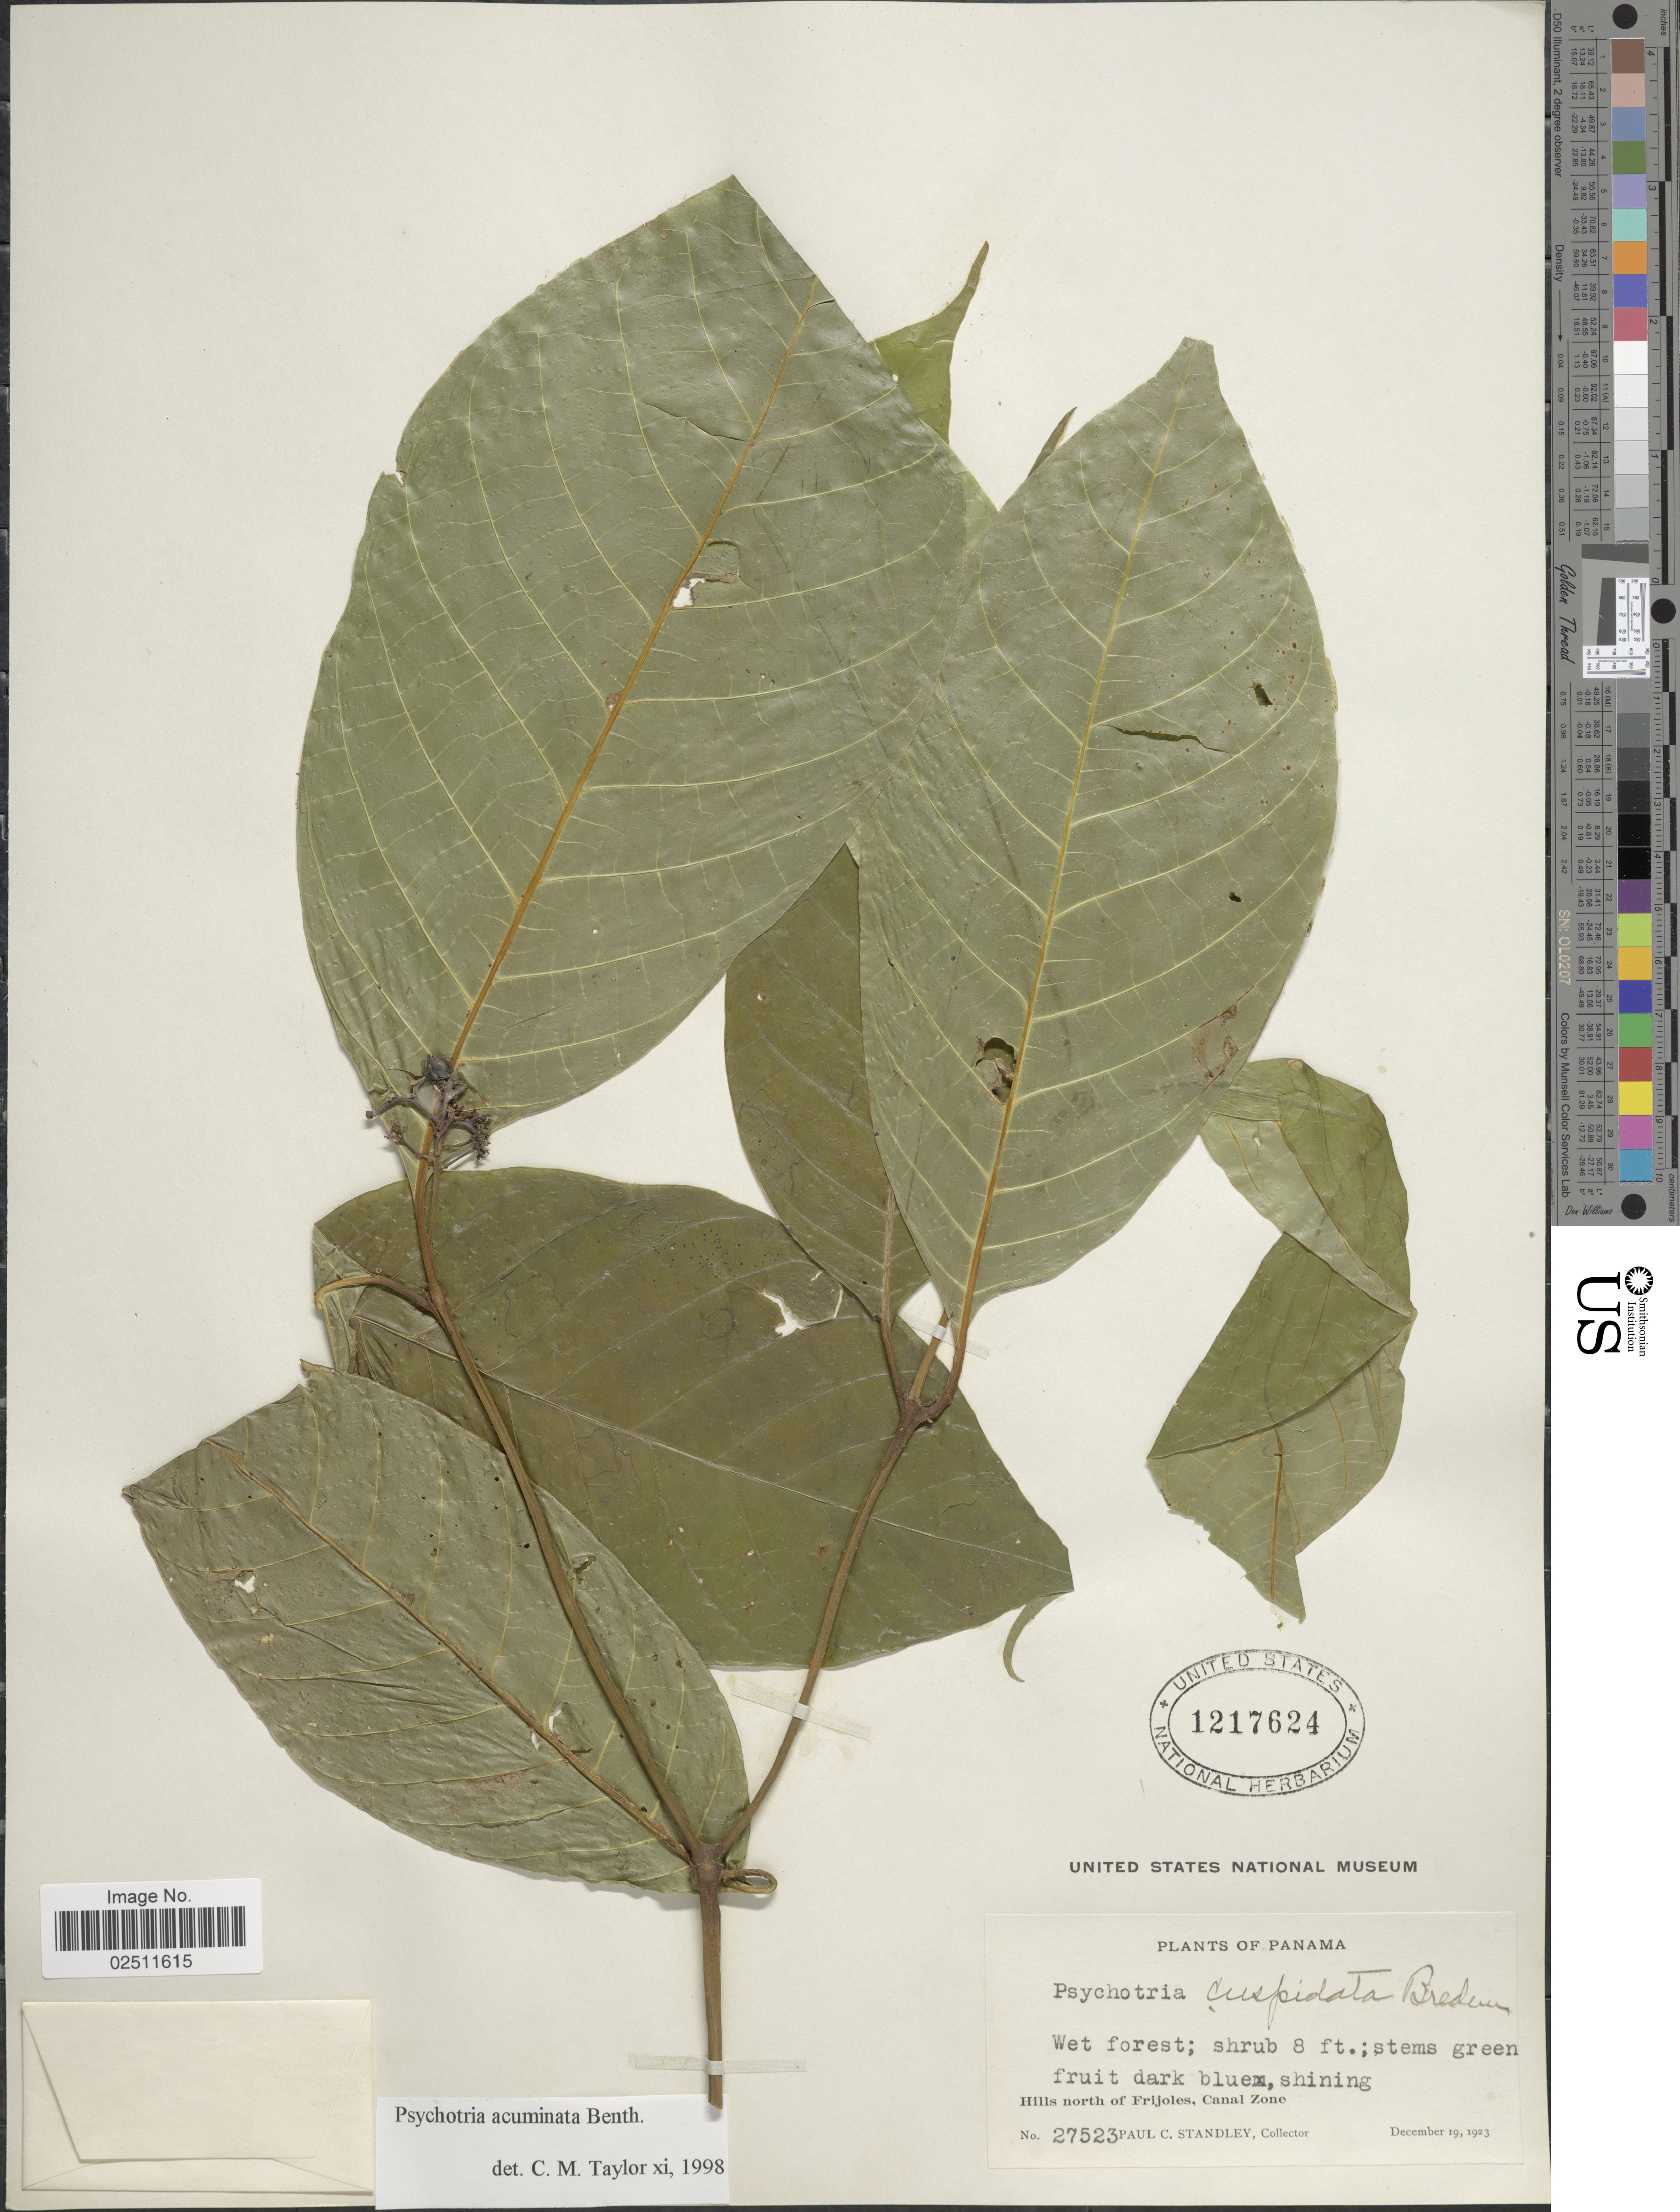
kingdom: Plantae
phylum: Tracheophyta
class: Magnoliopsida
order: Gentianales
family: Rubiaceae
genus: Psychotria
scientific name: Psychotria acuminata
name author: Benth.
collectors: P. C. Standley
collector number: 27523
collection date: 1923-12-19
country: Panama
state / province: Colón / Panamá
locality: Hills north of Frijoles, Canal Zone.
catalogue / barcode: US 1217624